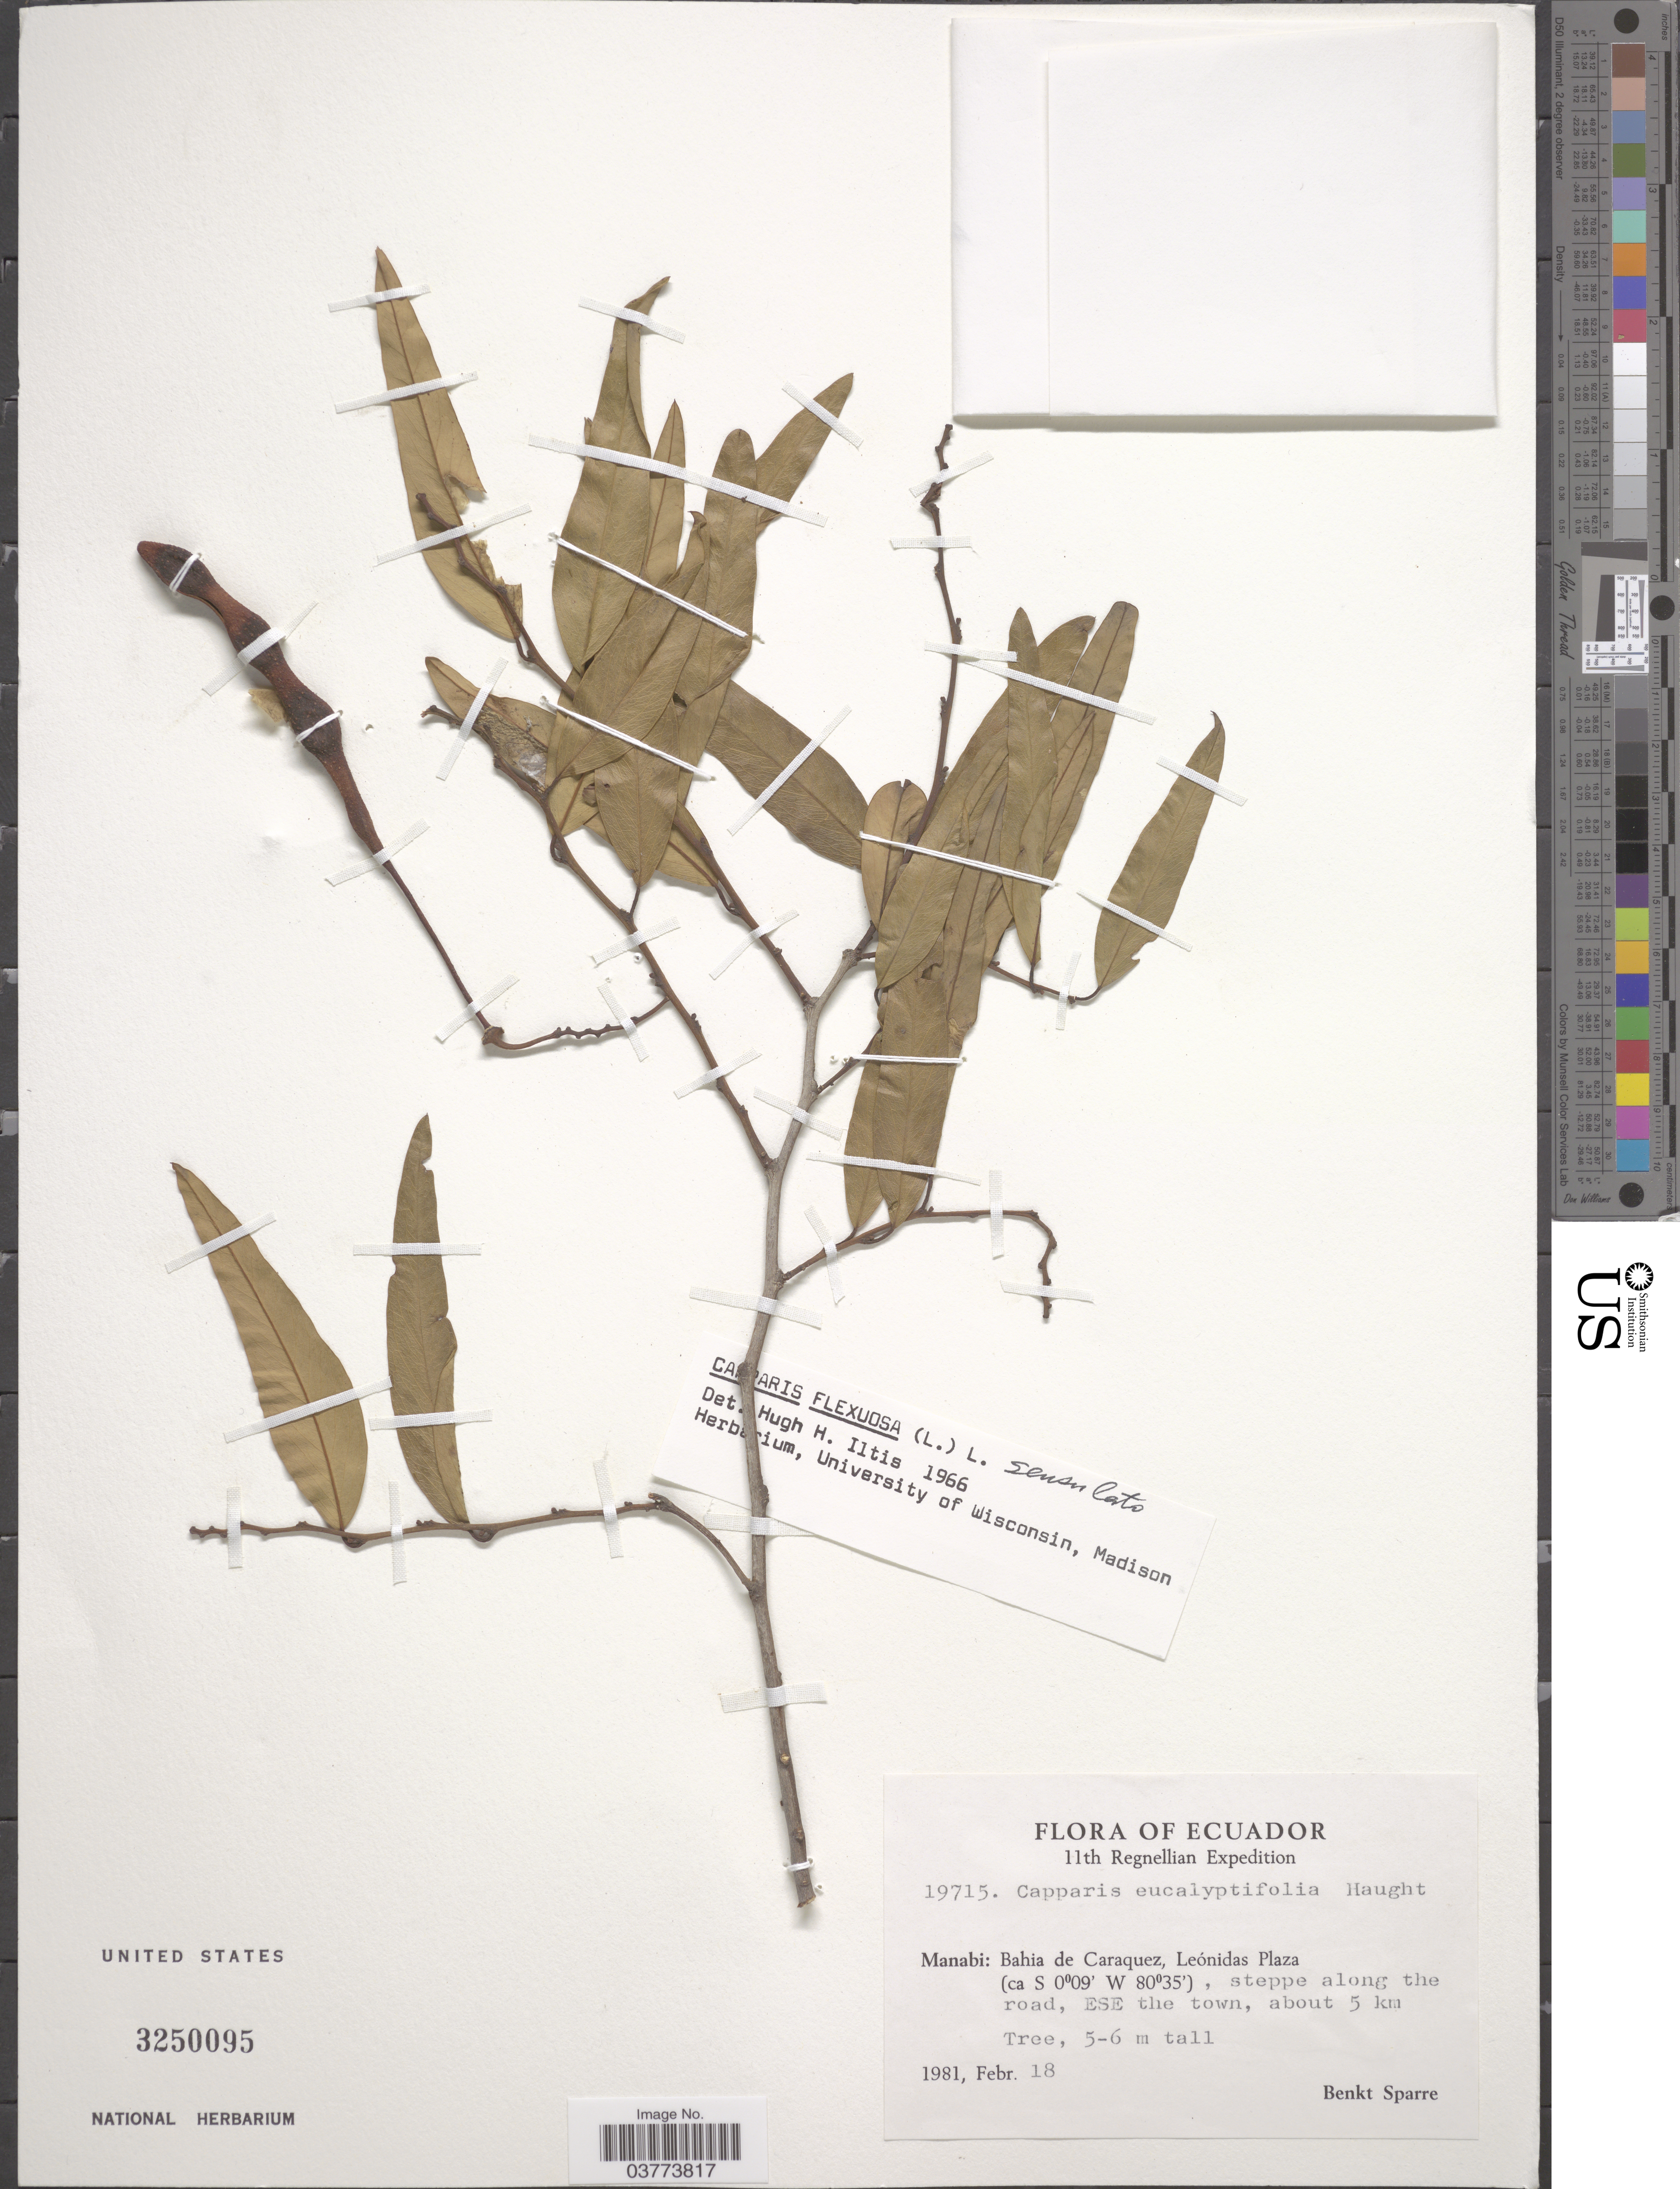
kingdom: Plantae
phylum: Tracheophyta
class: Magnoliopsida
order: Brassicales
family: Capparaceae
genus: Cynophalla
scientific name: Cynophalla flexuosa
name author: (L.) J. Presl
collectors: B. Sparre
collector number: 19715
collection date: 1981-02-18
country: Ecuador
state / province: Manabí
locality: Bahia de Caraquez, Leónidas Plaza, steppe along the road, ESE the town, about 5 km.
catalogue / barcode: US 3250095